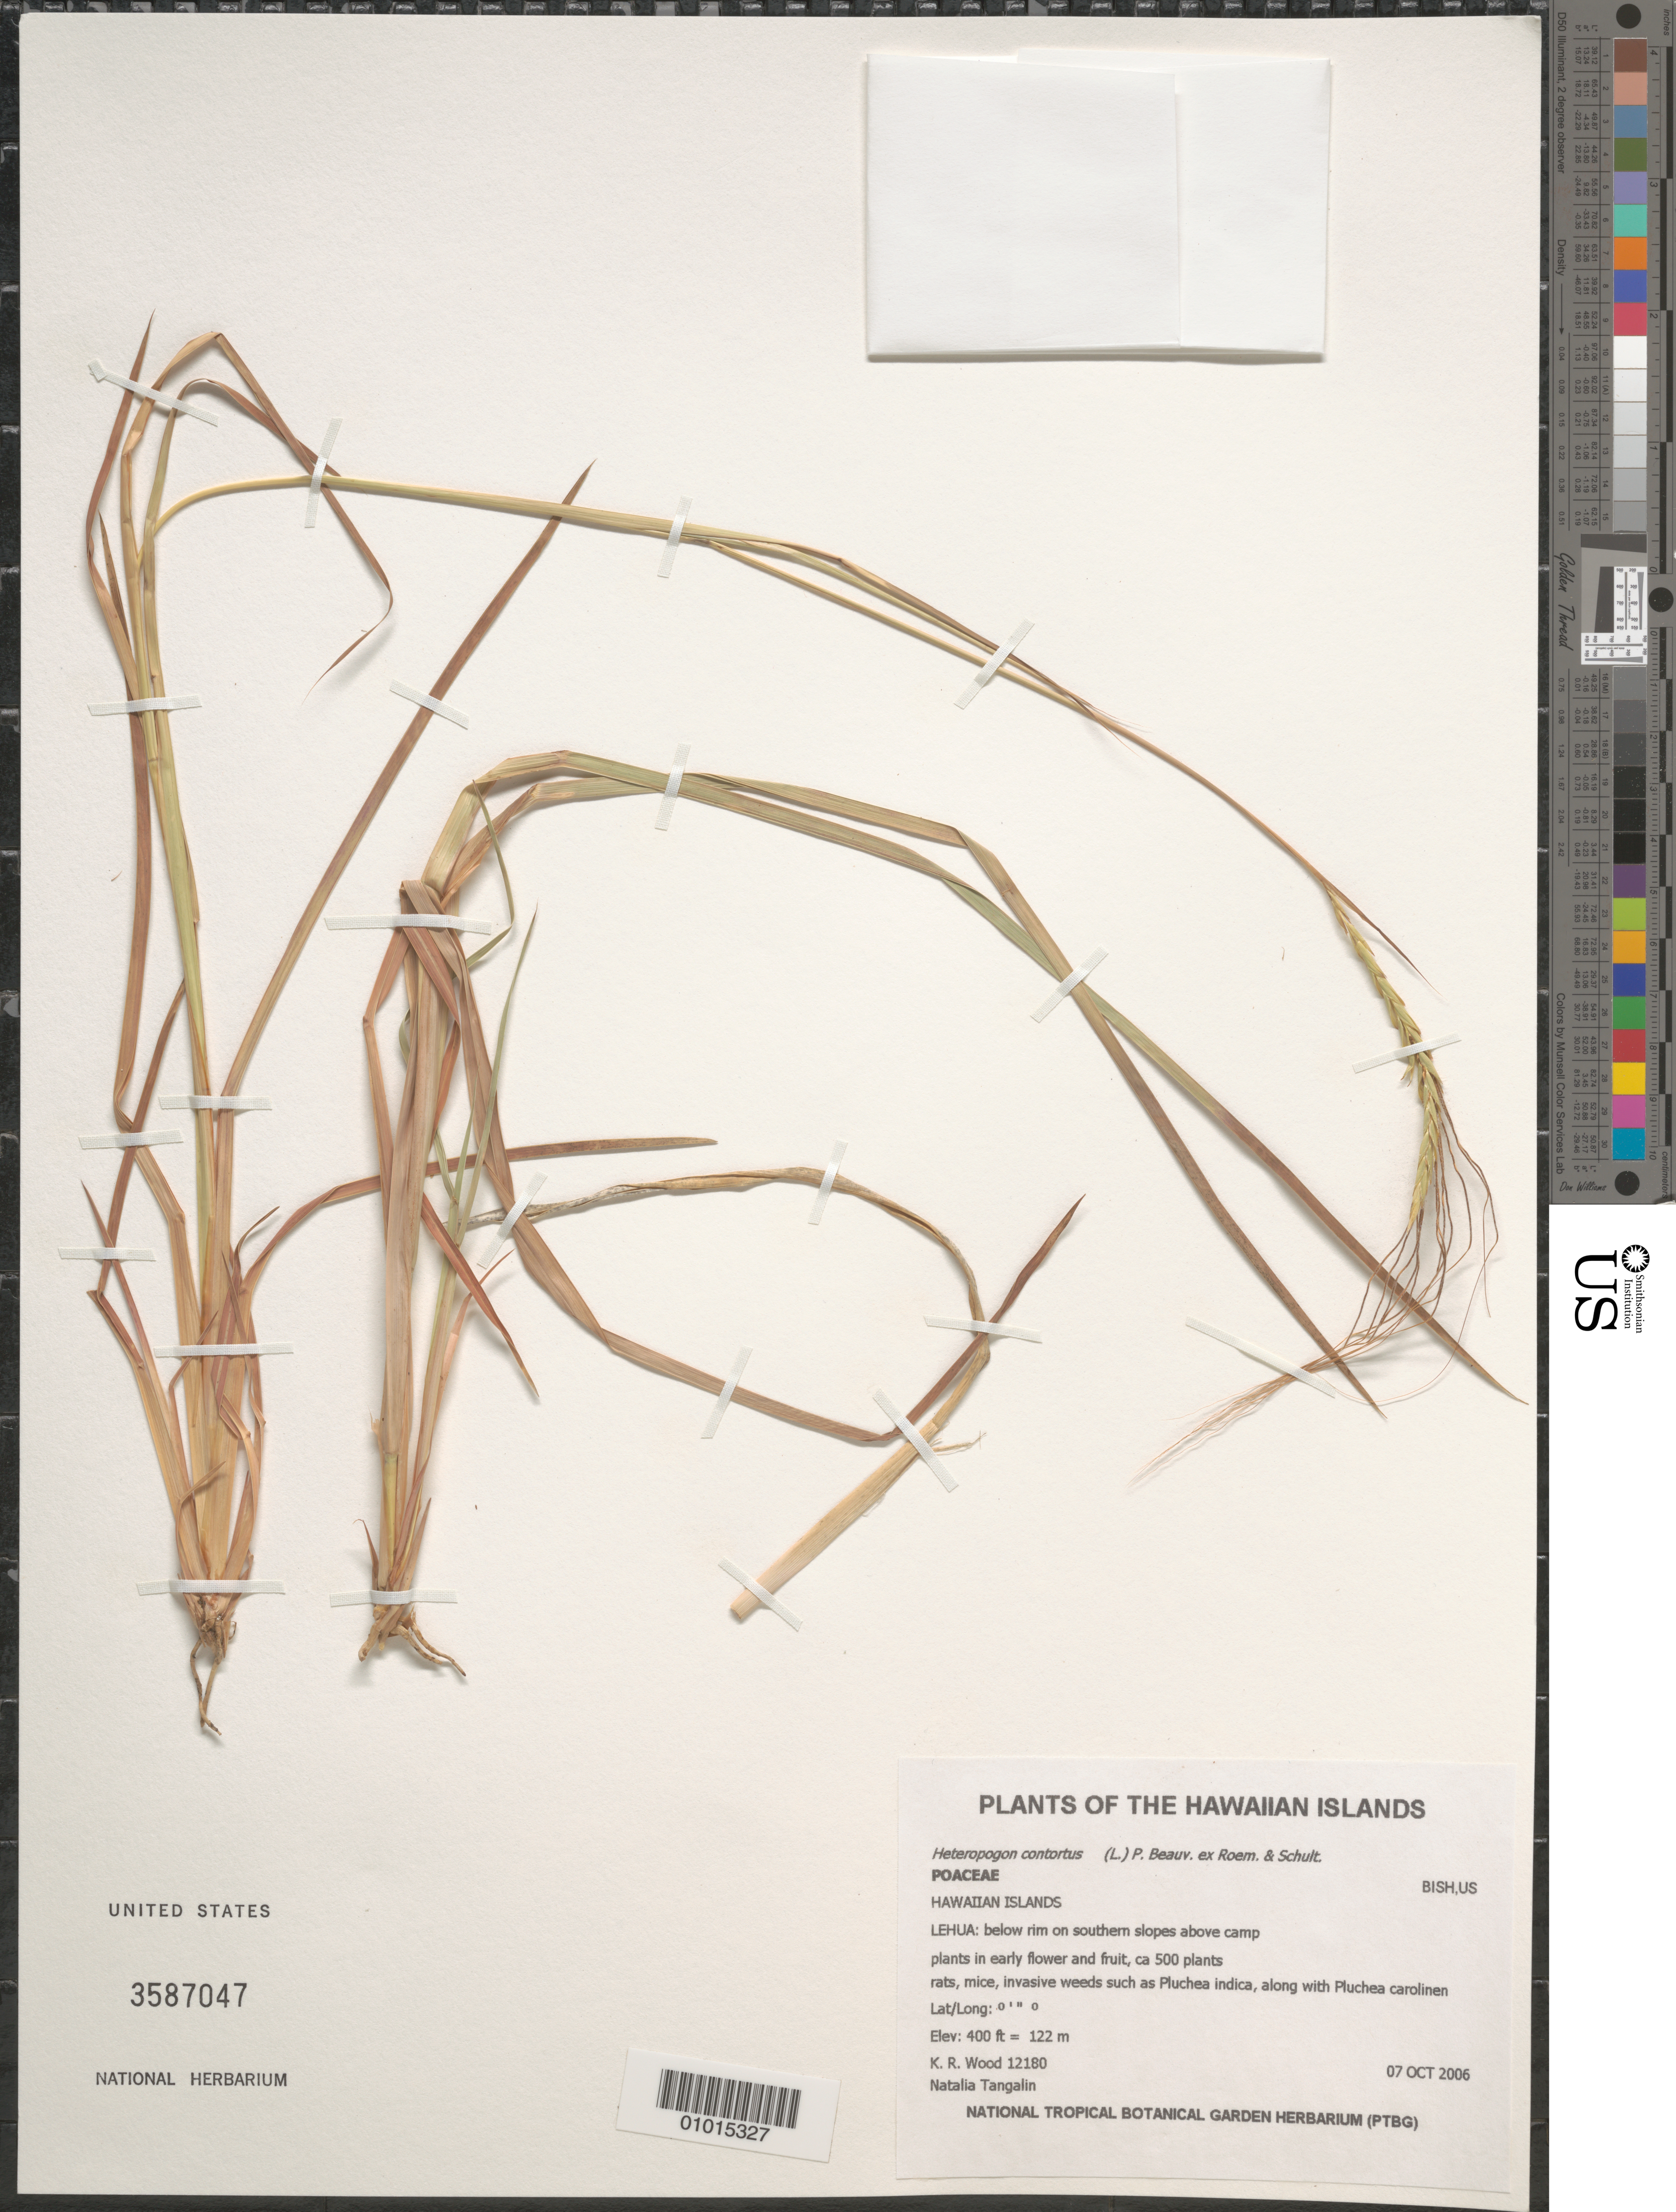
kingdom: Plantae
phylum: Tracheophyta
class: Liliopsida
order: Poales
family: Poaceae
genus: Heteropogon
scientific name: Heteropogon contortus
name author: (L.) P. Beauv. ex Roem. & Schult.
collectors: K. R. Wood & N. Tangalin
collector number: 12180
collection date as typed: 7 Oct 2006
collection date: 2006-10-07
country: United States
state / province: Hawaii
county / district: Kauai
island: Lehua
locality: Lehua, below rim on southern slopes above camp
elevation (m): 122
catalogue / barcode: US 3587047